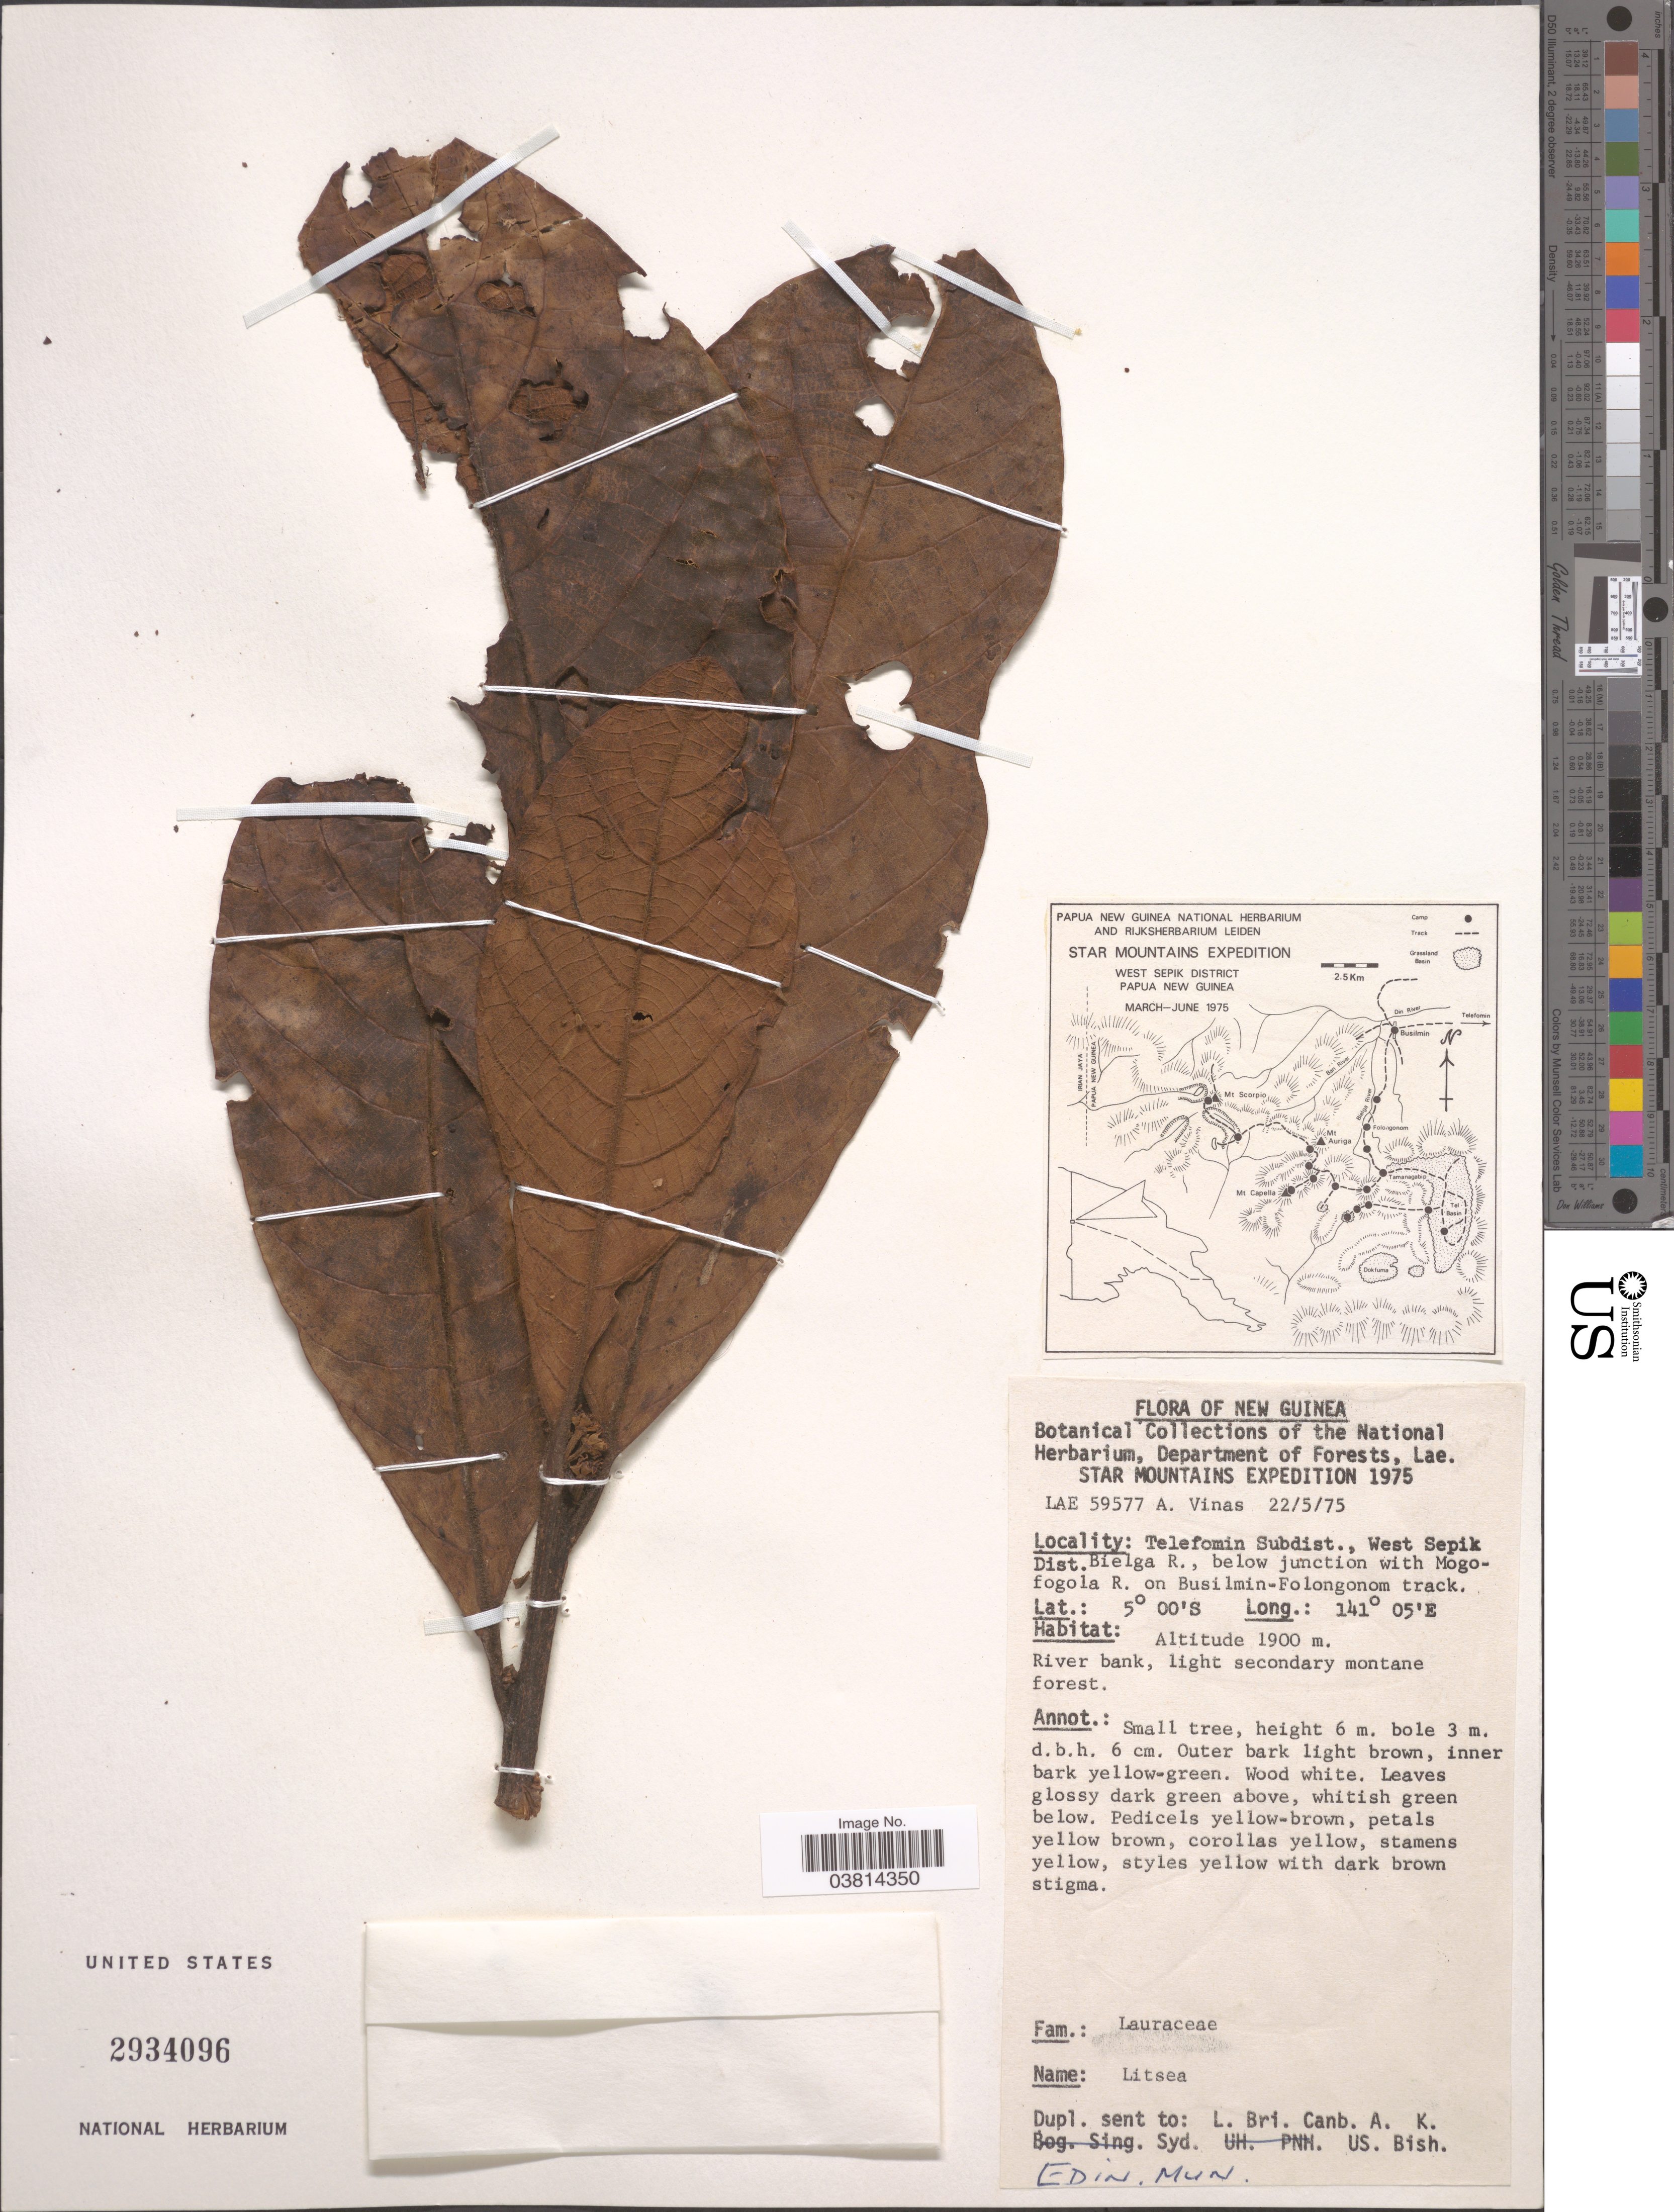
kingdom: Plantae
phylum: Tracheophyta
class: Magnoliopsida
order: Laurales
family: Lauraceae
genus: Litsea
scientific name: Litsea sp.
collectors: A. Vinas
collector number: LAE59577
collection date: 1975-05-22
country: Papua New Guinea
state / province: Sandaun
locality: New Guinea. Telefomin Subdist., West Sepik Dist. Bielga R., below junction with Mogola R. on Busilmin-Folongonom track.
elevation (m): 1900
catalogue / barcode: US 2934096